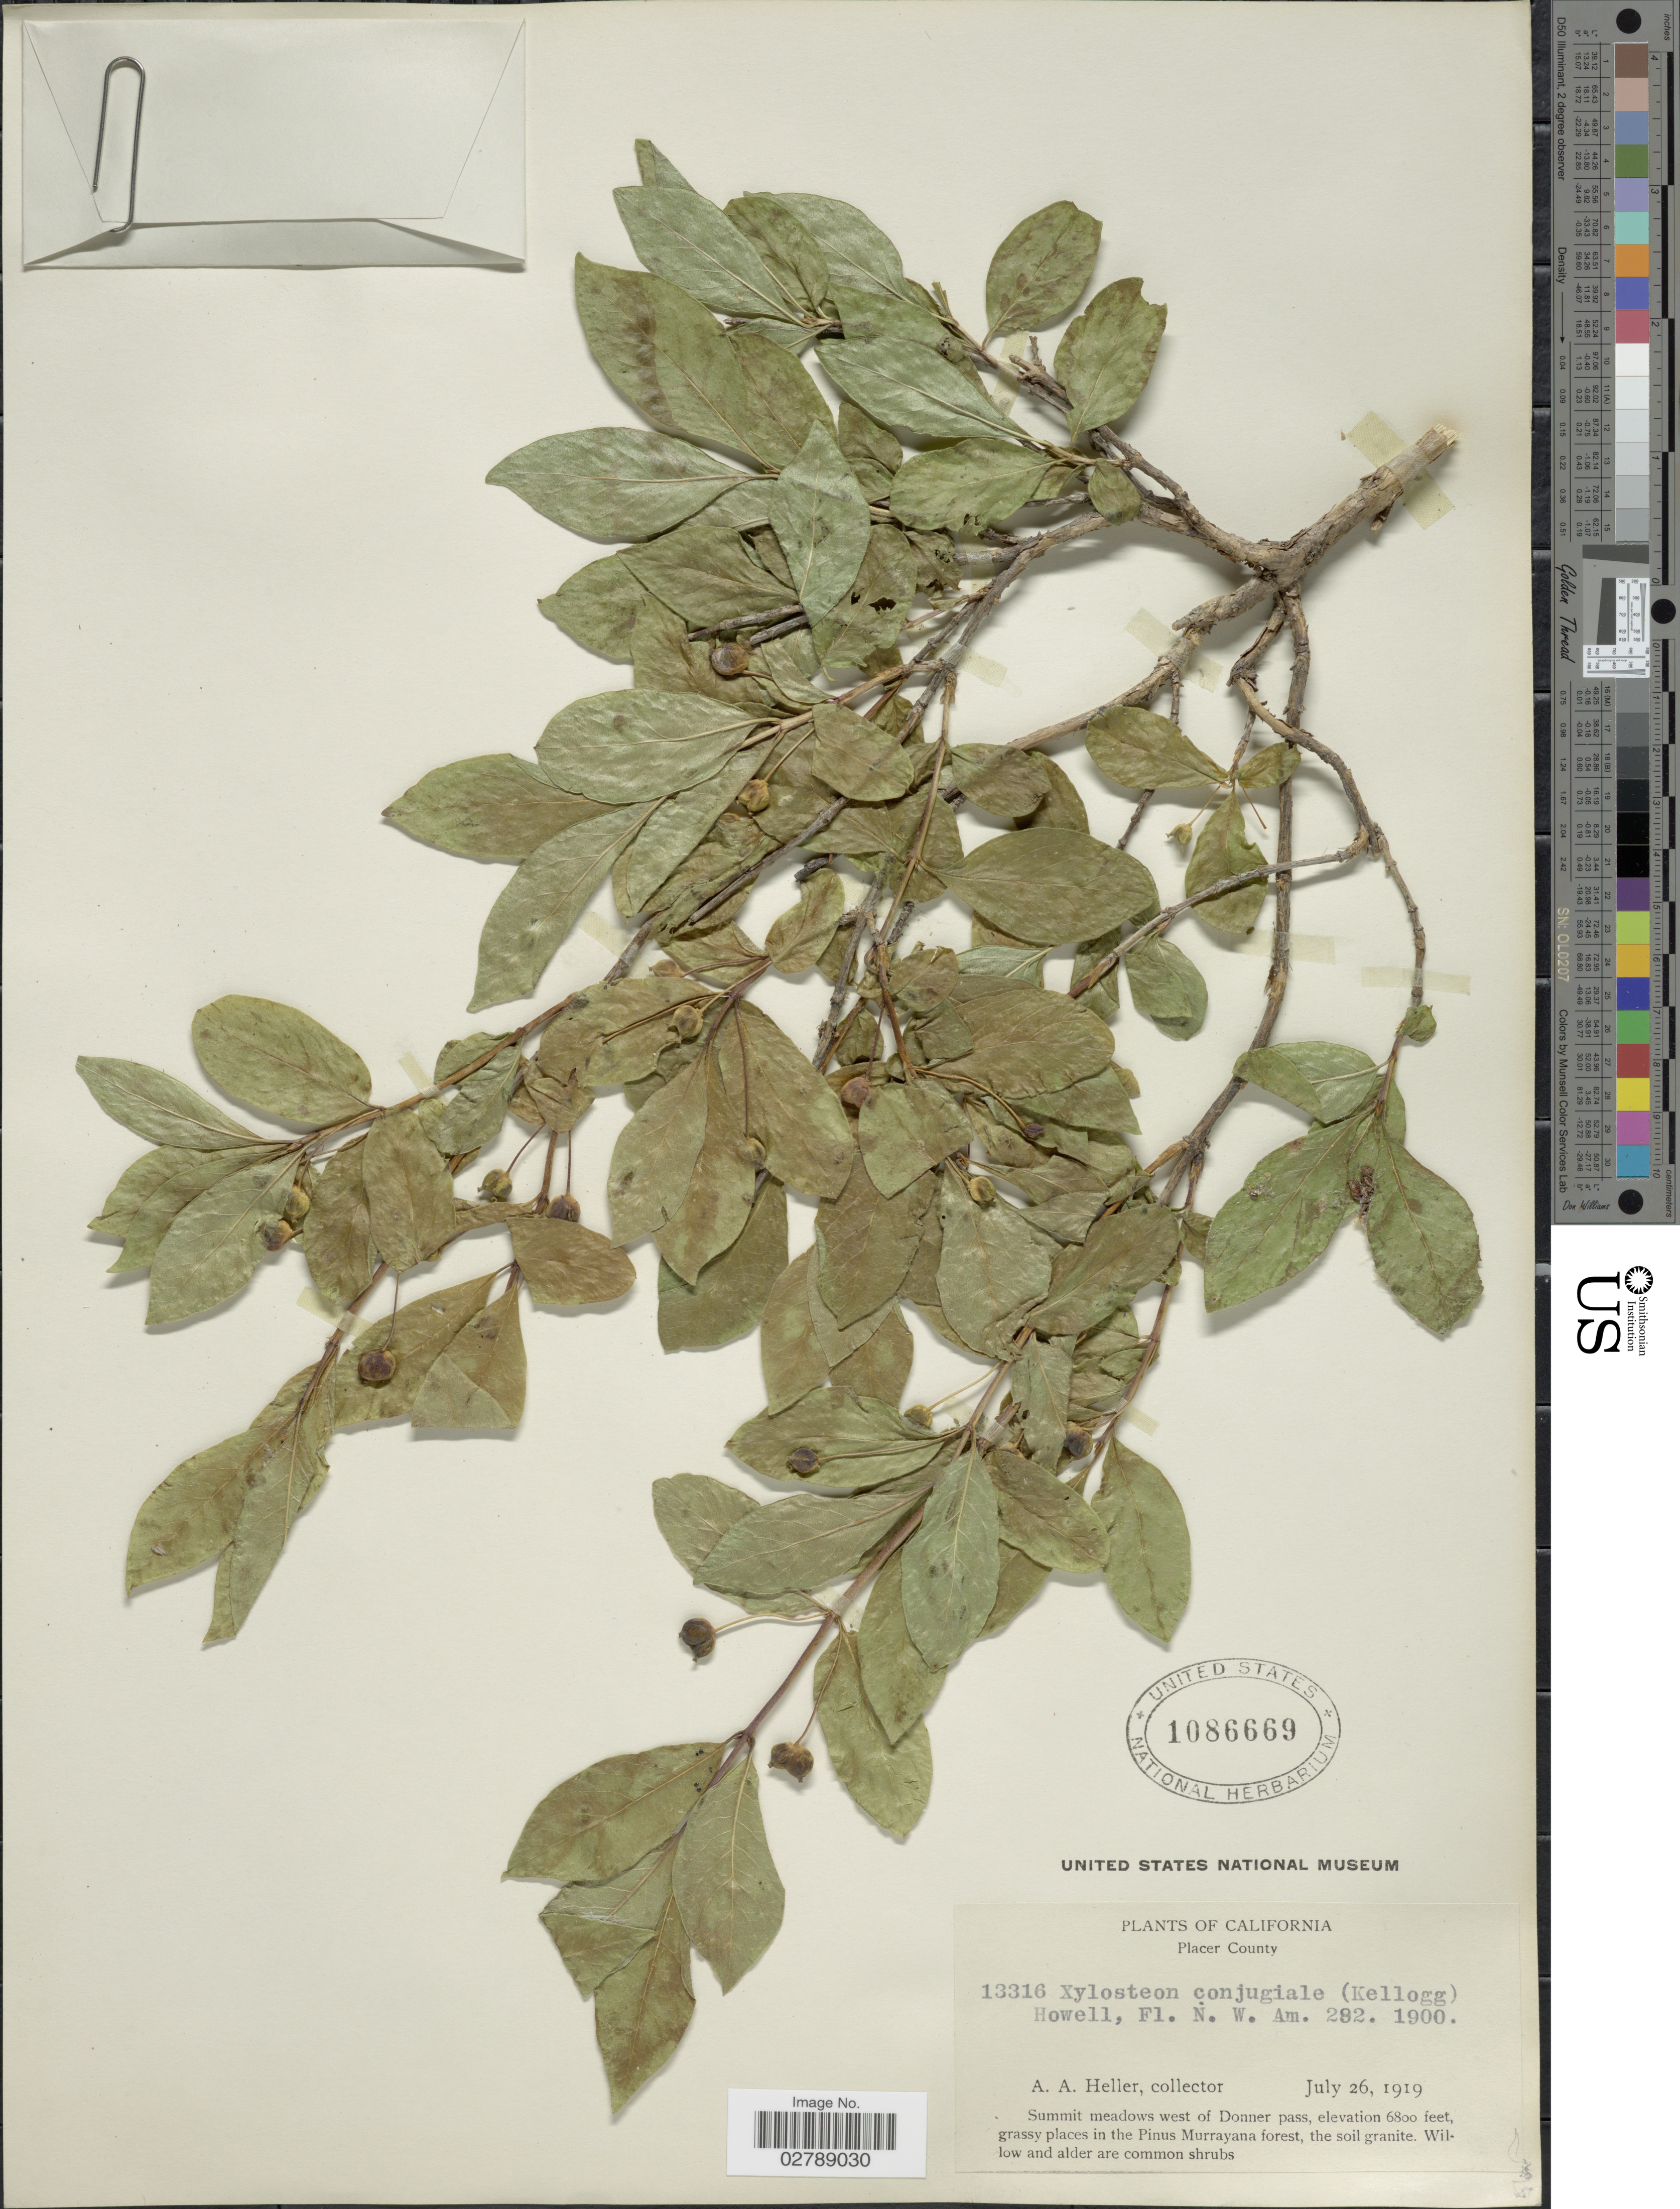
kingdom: Plantae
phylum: Tracheophyta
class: Magnoliopsida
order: Dipsacales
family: Caprifoliaceae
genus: Lonicera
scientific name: Lonicera conjugialis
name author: Kellogg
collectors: A. A. Heller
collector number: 13316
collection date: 1919-07-26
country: United States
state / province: California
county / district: Placer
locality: Placer County. Summit meadows west of Donner pass, grassy places in the Pinus Murrayana forest, the soil granite.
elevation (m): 2073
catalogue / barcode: US 1086669